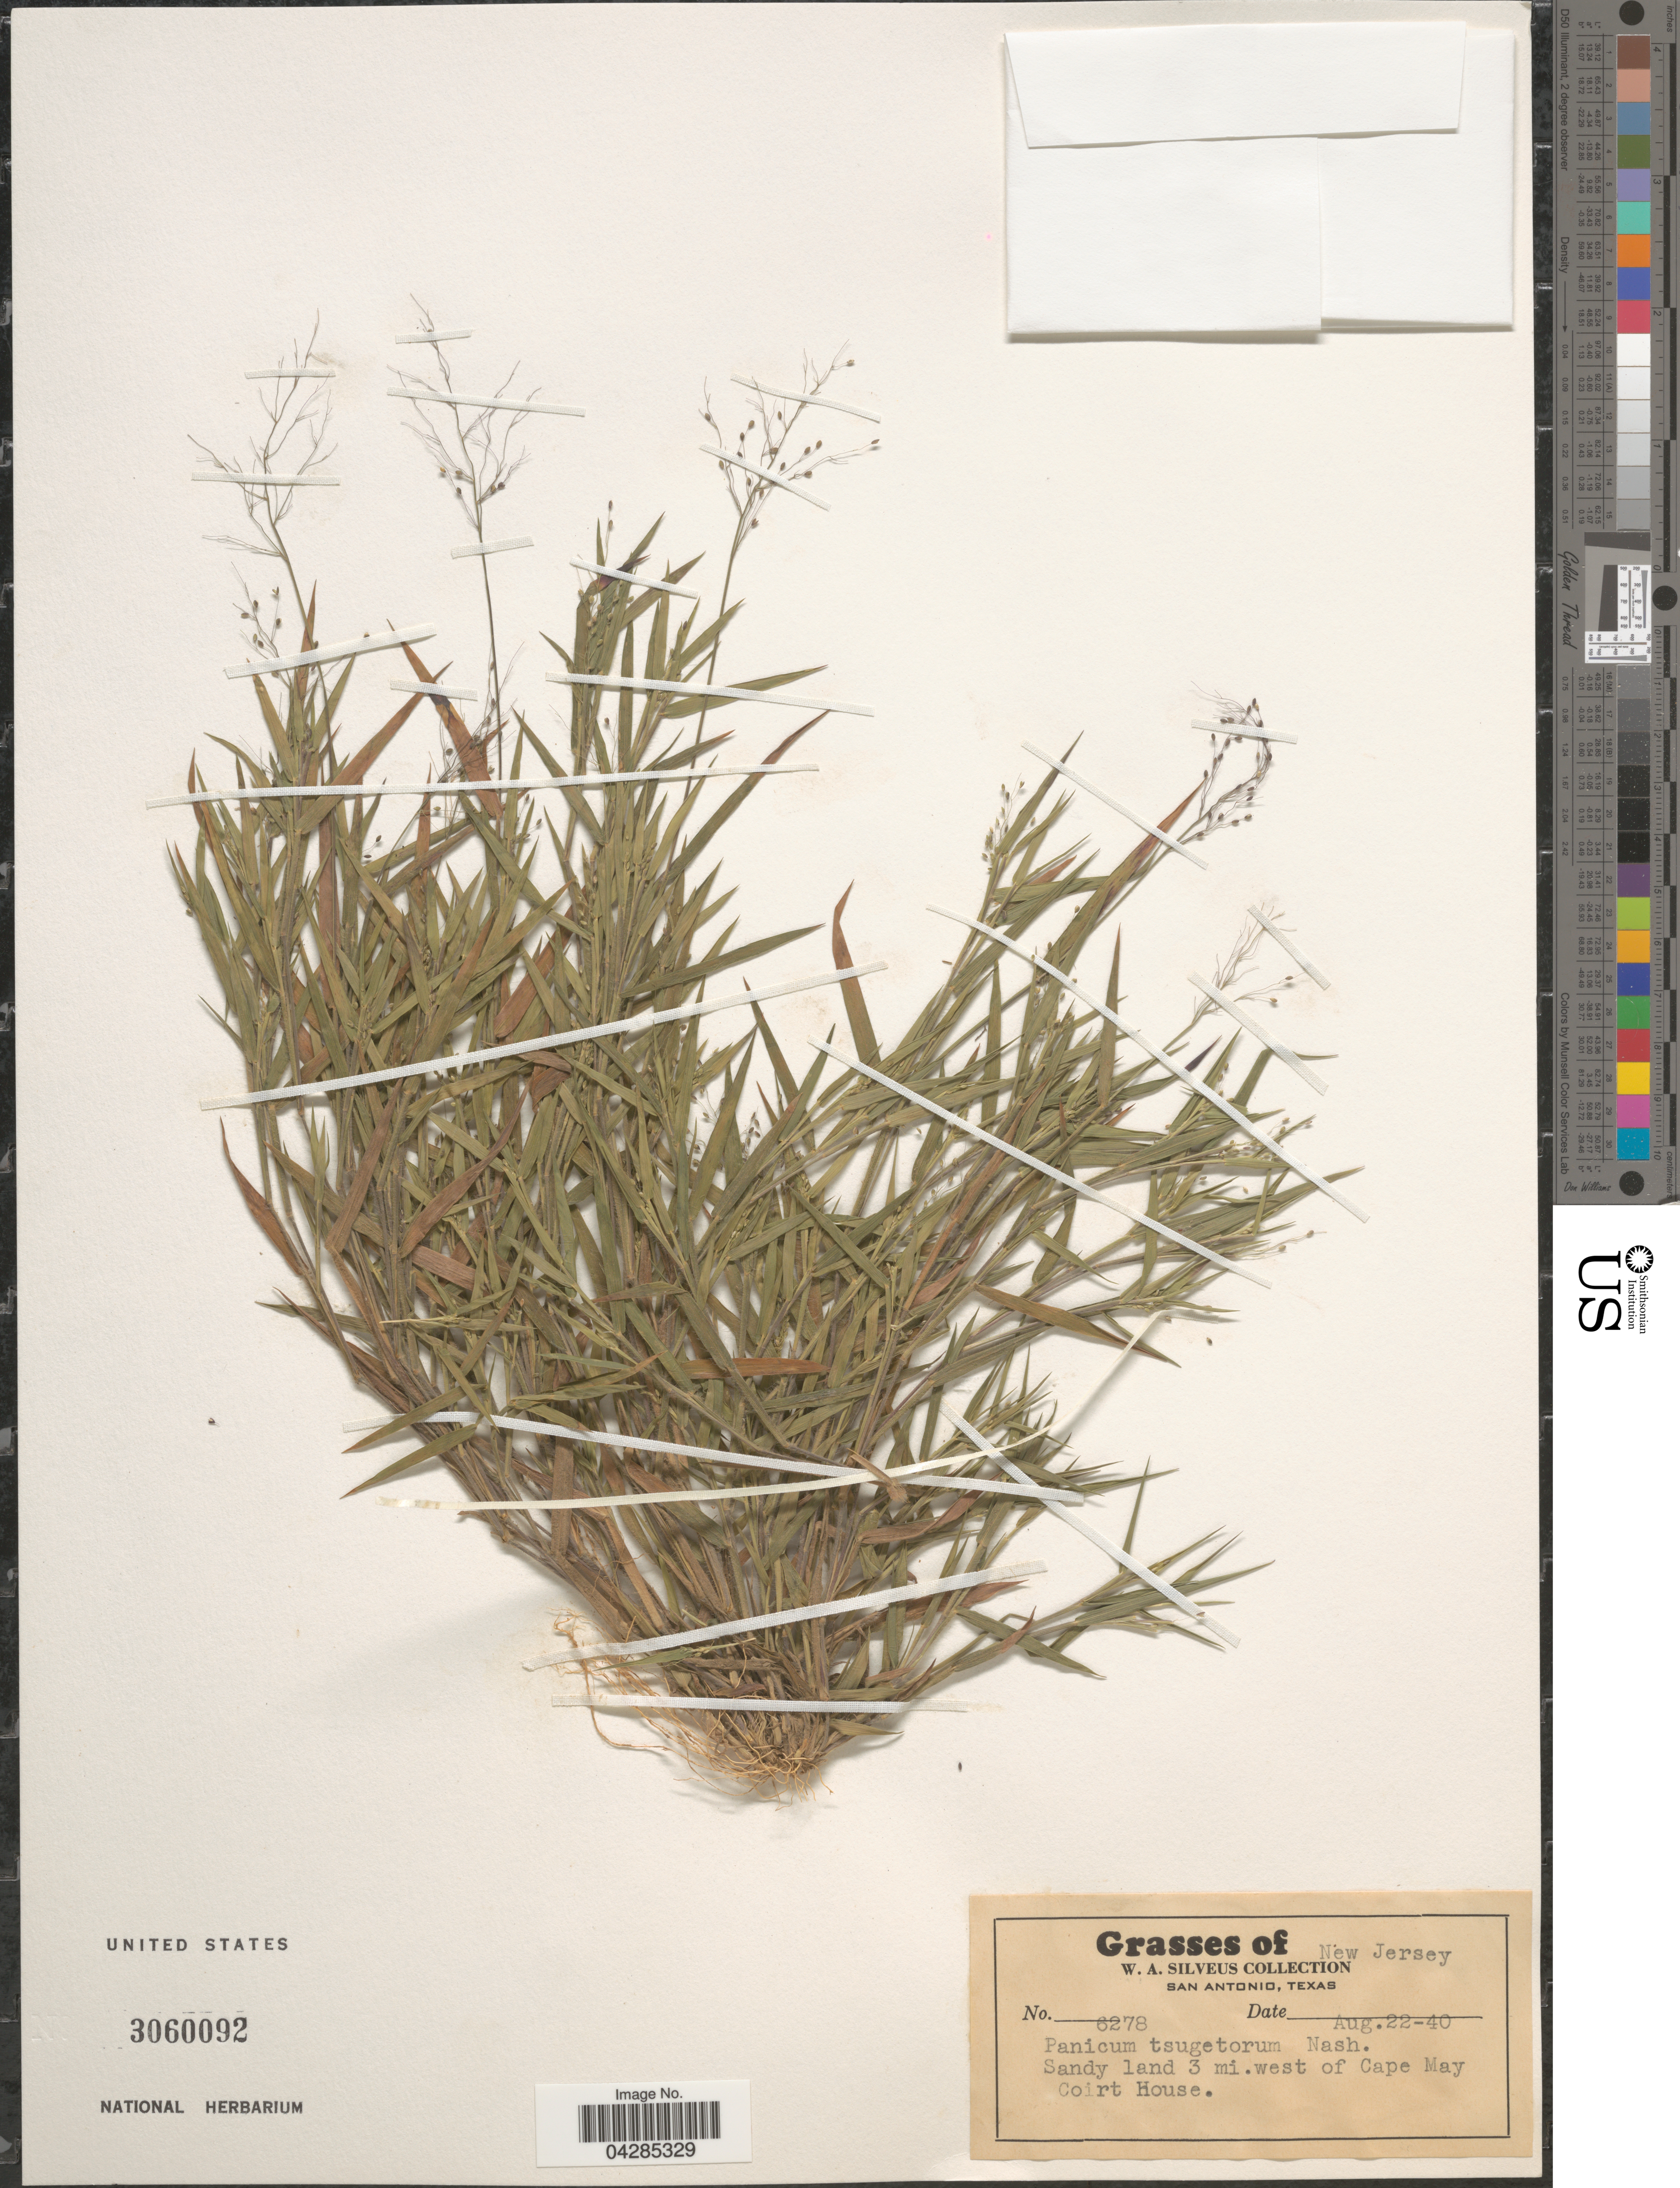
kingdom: Plantae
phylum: Tracheophyta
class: Liliopsida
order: Poales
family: Poaceae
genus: Dichanthelium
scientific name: Dichanthelium portoricense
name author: (Desv. ex Ham.) B.F. Hansen & Wunderlin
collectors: W. Silveus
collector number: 6278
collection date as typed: Transcribed d/m/y: 22/8/40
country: United States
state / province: New Jersey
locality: Sandy land 3 mi. west of Cape May Court House.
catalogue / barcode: US 3060092